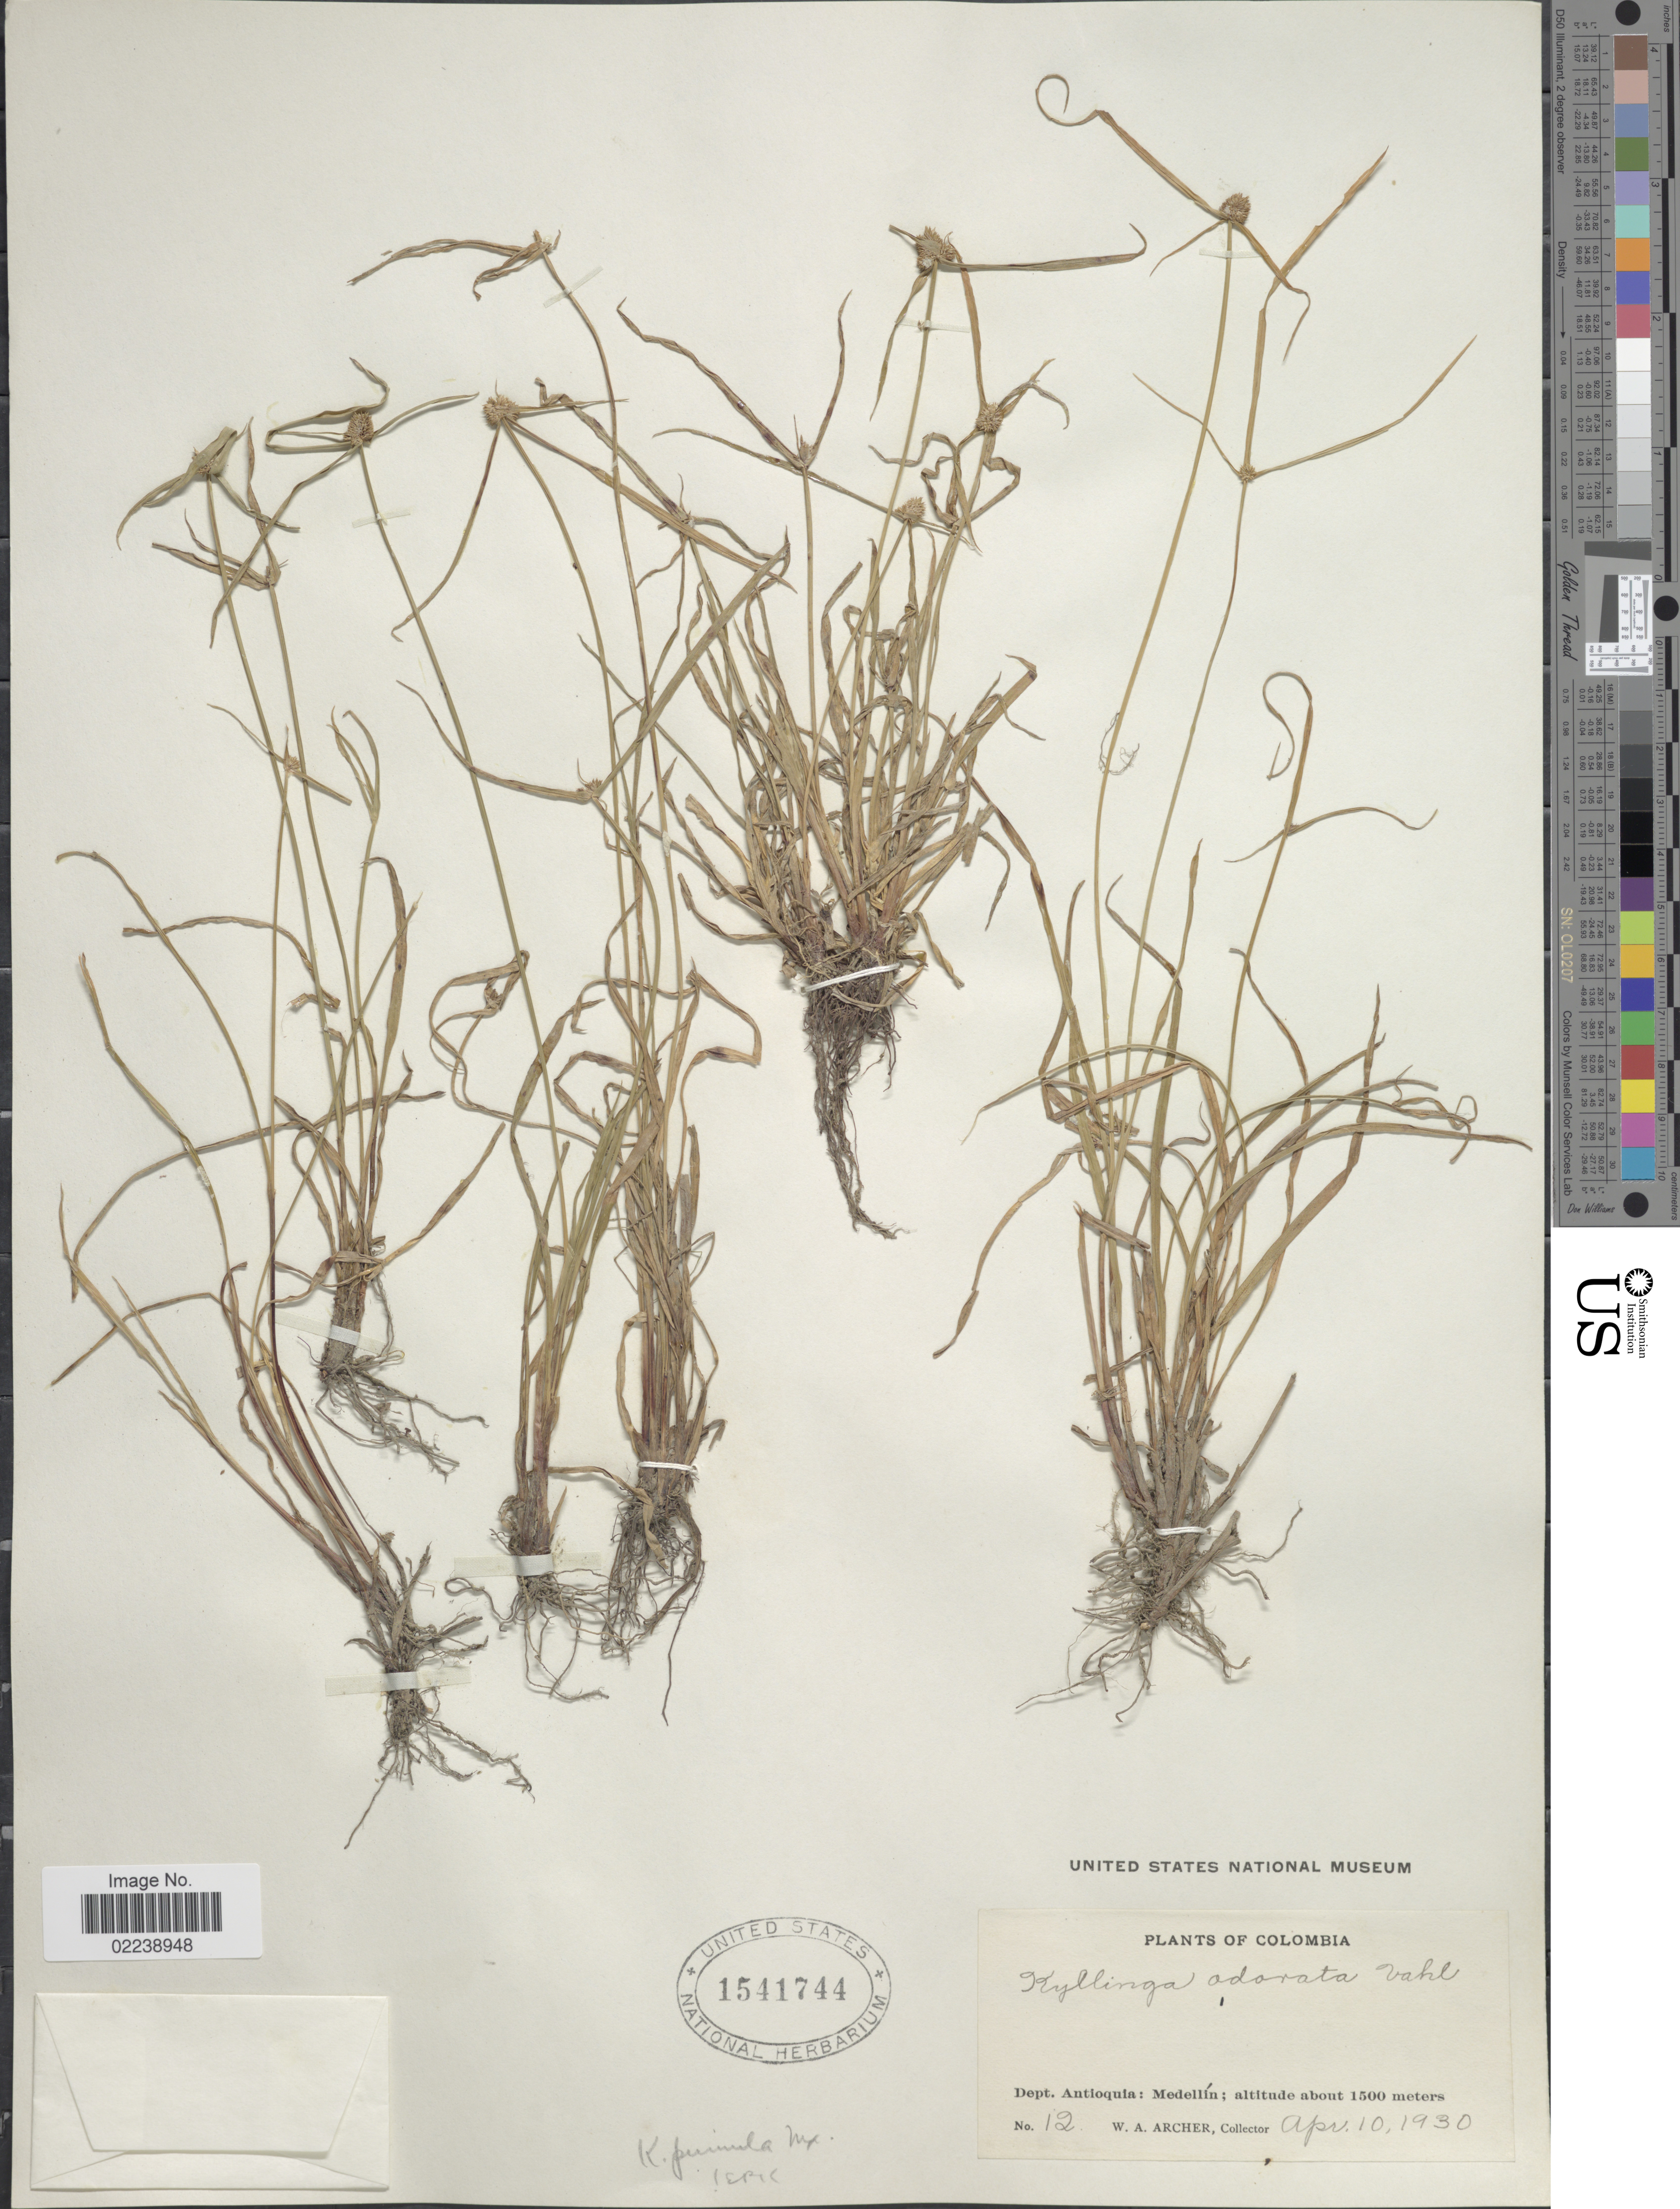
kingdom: Plantae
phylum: Tracheophyta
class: Liliopsida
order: Poales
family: Cyperaceae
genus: Cyperus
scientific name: Cyperus hortensis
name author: (Salzm. ex Steud.) Dorr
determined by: Strong, M. T., (US), Smithsonian Institution - National Museum of Natural History (UNITED STATES)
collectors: W. A. Archer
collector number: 12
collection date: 1930-04-10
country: Colombia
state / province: Antioquia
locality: Medellin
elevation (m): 1500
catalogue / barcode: US 1541744